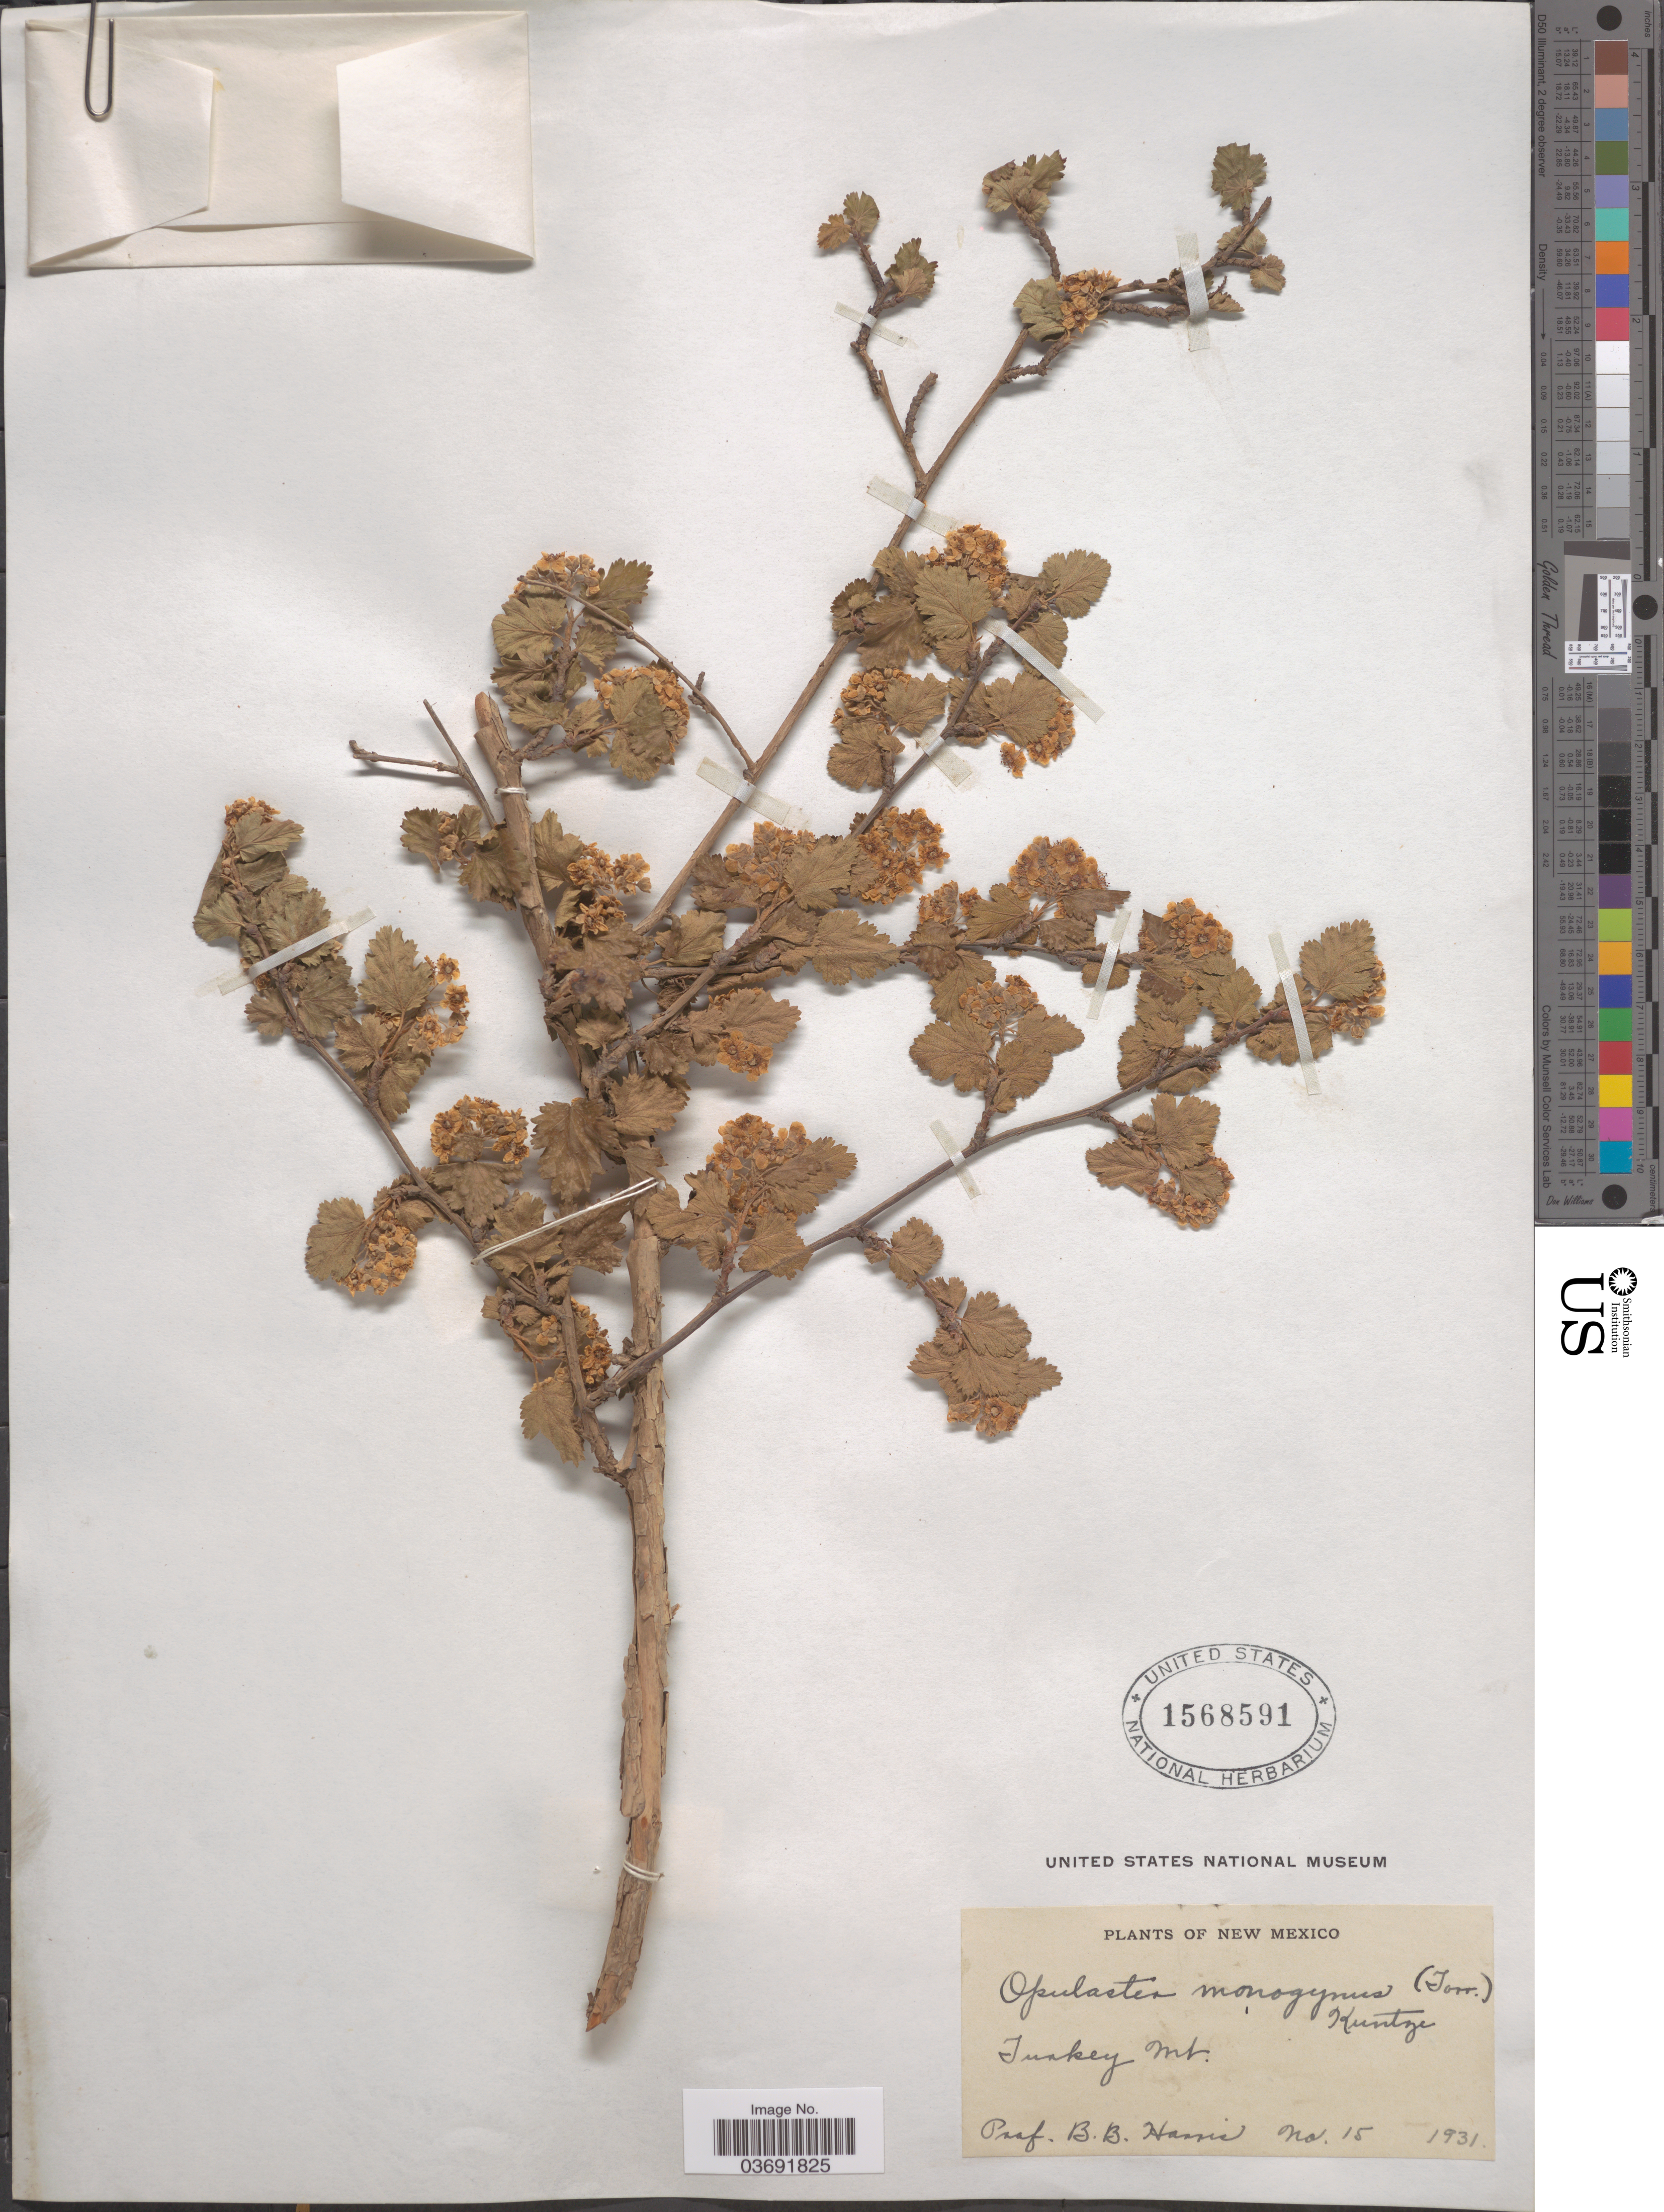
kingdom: Plantae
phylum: Tracheophyta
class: Magnoliopsida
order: Rosales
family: Rosaceae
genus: Physocarpus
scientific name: Physocarpus monogynus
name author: (Torr.) J.M. Coult.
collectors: B. B. Harris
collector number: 15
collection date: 1931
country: United States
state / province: New Mexico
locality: Turkey Mt.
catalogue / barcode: US 1568591